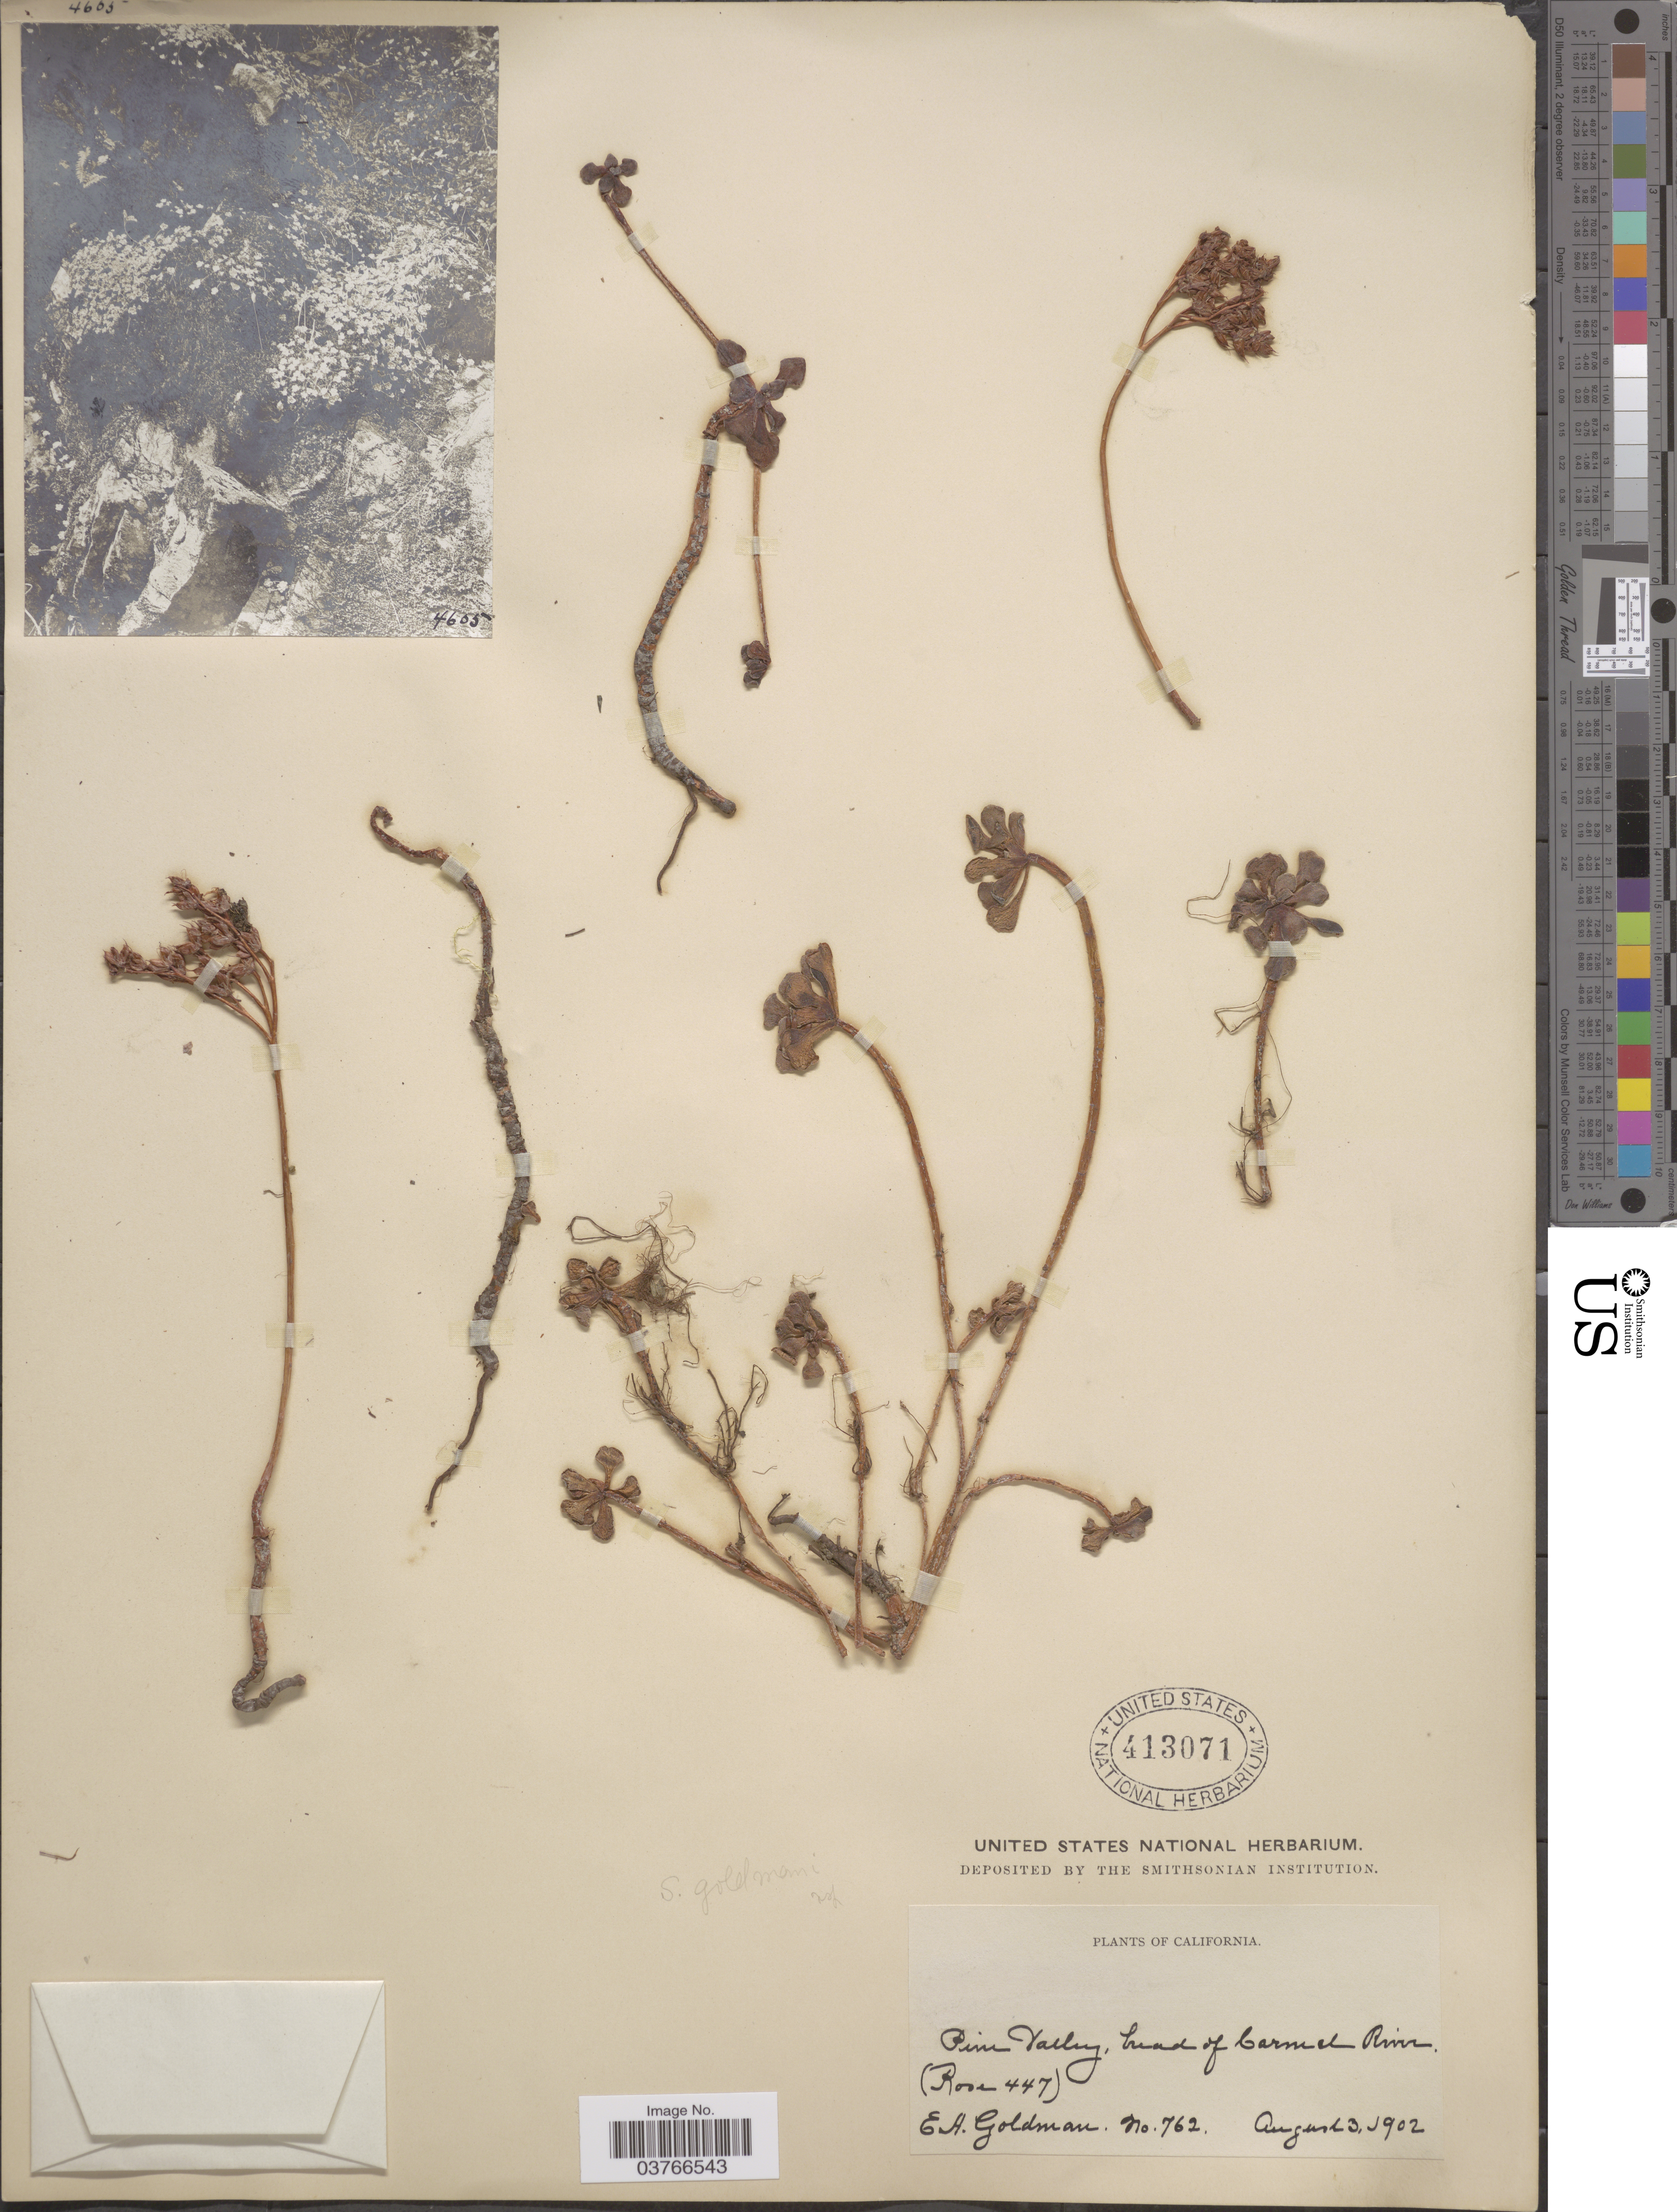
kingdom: Plantae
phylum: Tracheophyta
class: Magnoliopsida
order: Saxifragales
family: Crassulaceae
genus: Sedum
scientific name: Sedum spathulifolium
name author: Hook.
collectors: E. A. Goldman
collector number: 762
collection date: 1902-08-03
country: United States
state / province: California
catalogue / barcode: US 413071